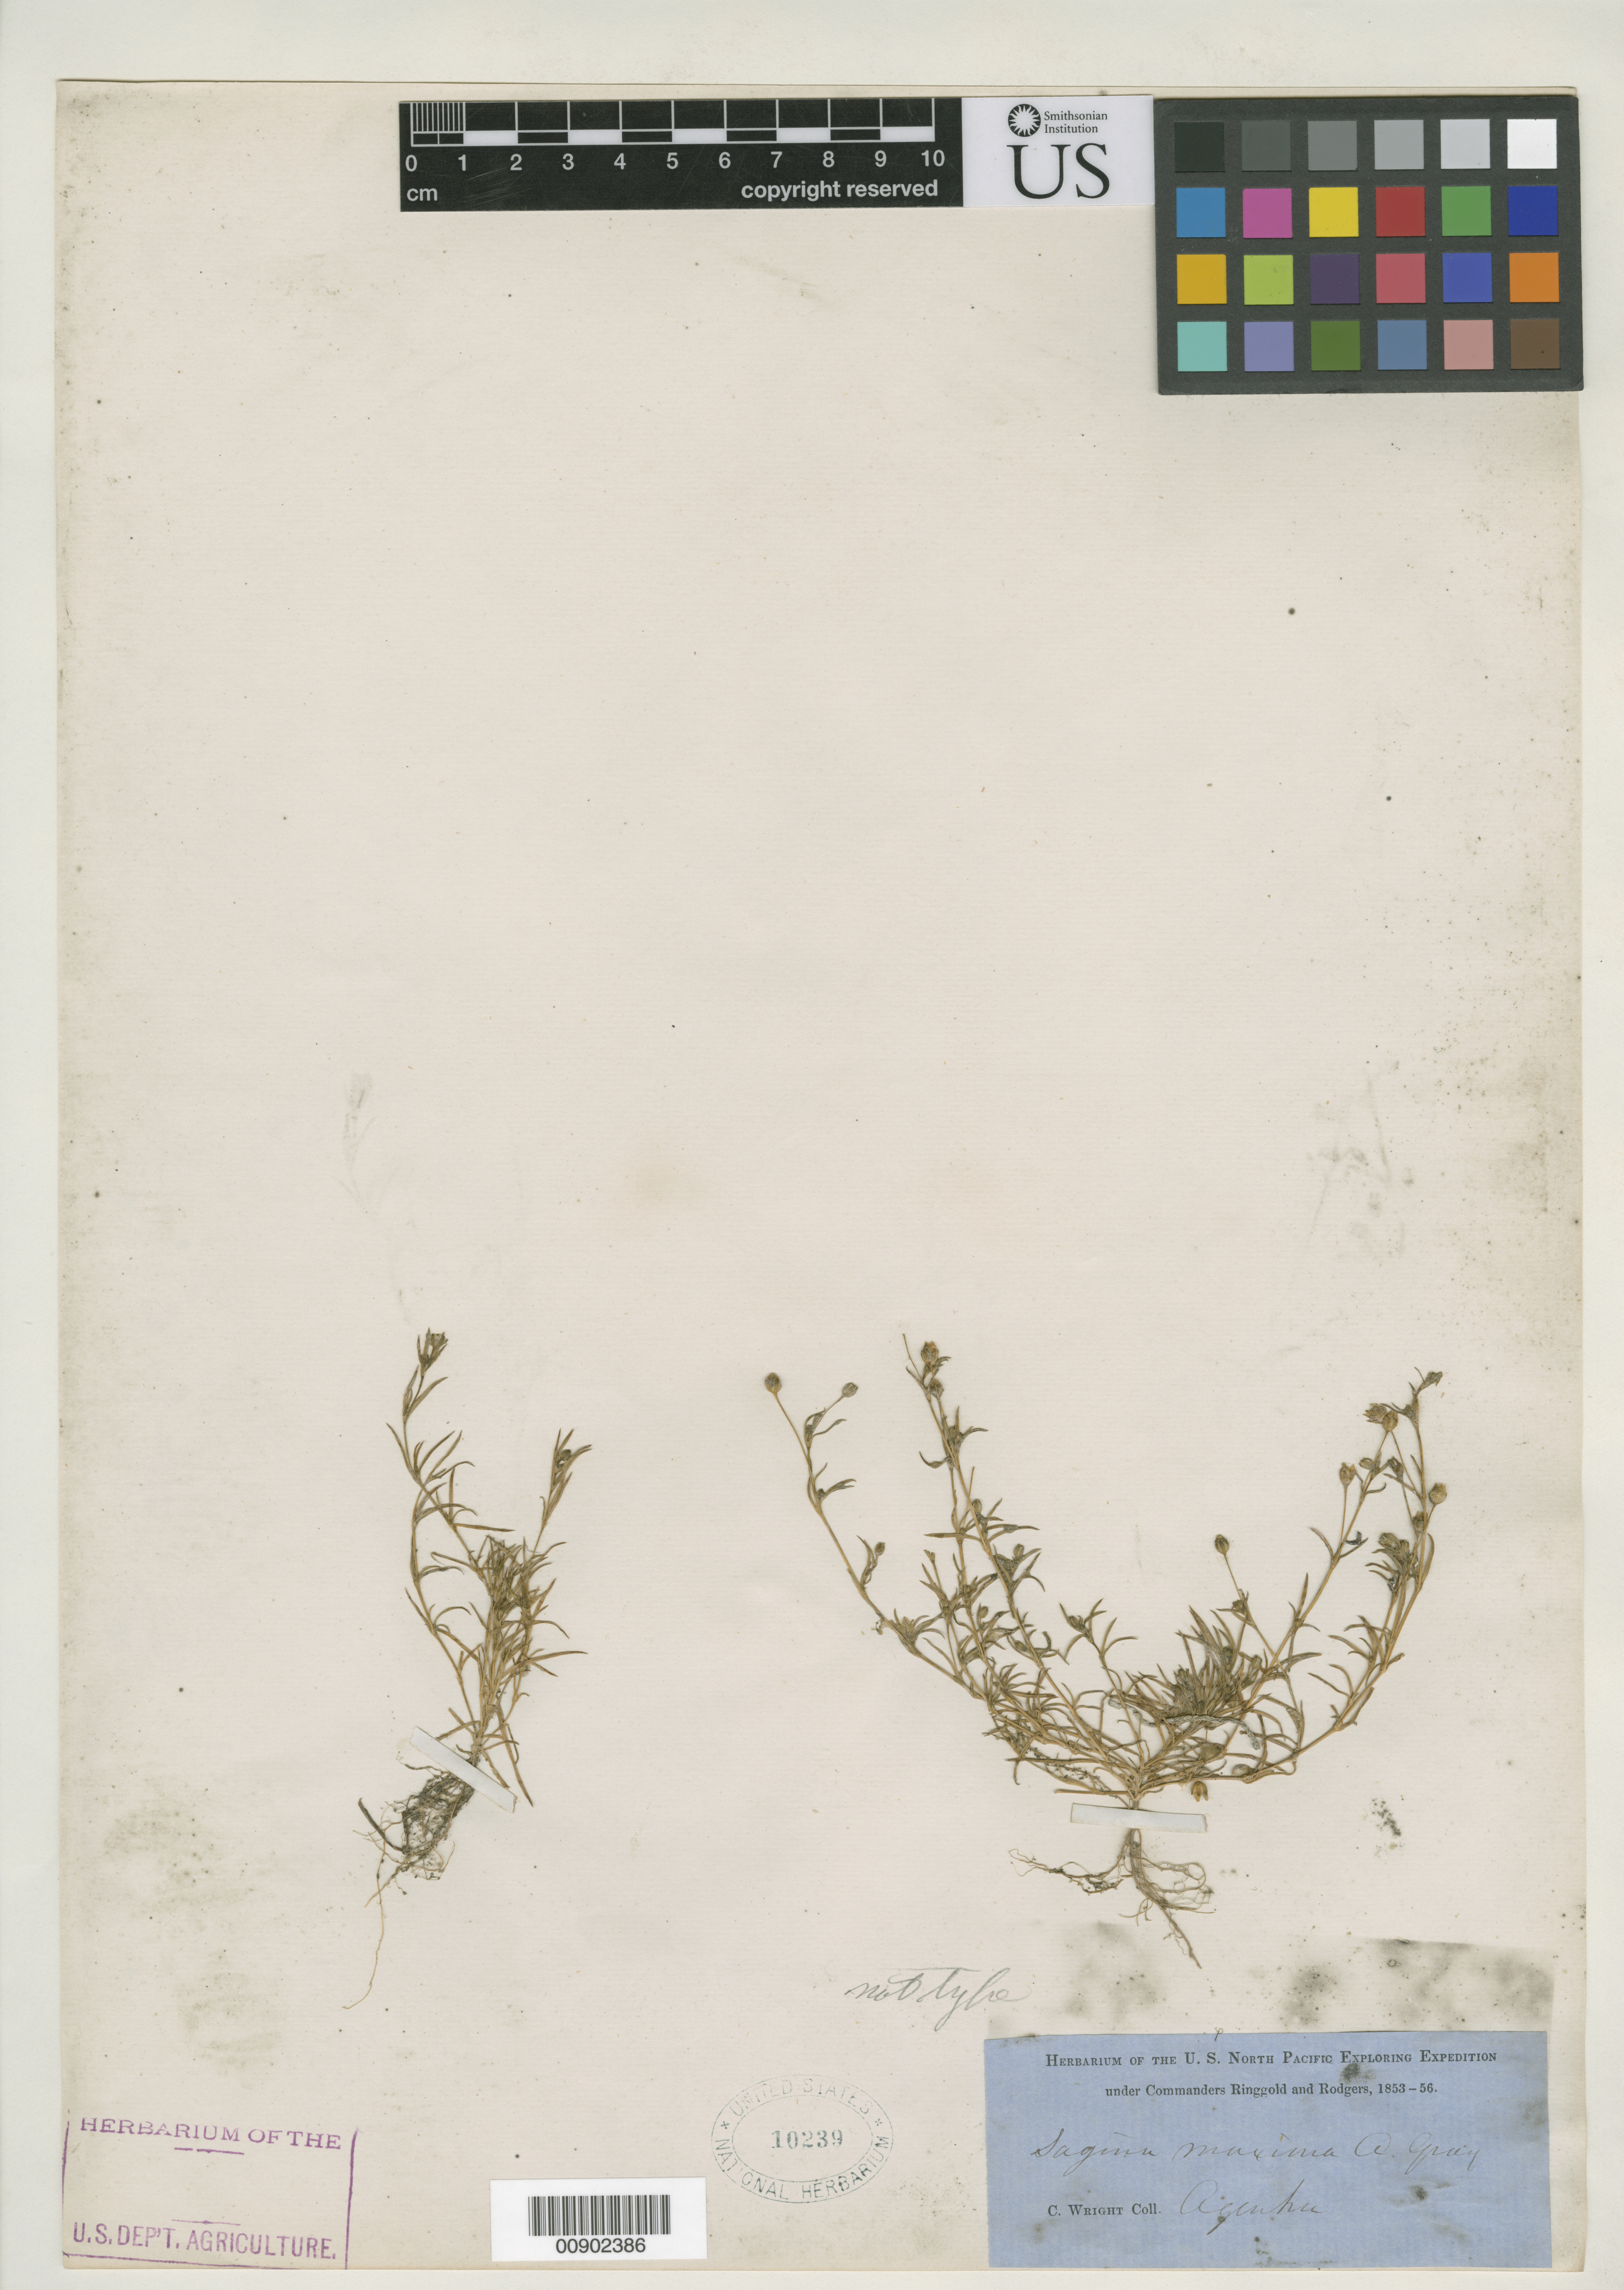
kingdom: Plantae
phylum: Tracheophyta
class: Magnoliopsida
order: Caryophyllales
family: Caryophyllaceae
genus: Sagina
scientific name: Sagina maxima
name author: A. Gray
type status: Possible Type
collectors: C. Wright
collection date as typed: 1853 to -- --- 1856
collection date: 1853/1856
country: Japan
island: Agenhu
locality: Agenhu.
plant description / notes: Currently accepted name as cited by Crow, Rhodora 80: 77 (1978), type cited as "C. Wright s.n. Cape Sangor, Hakododi, Japan."; Herbarium of the U.S. North Pacific Exploring Expedition under Commanders Ringgold and Rodgers, 1853-1856.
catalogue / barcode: US 10239